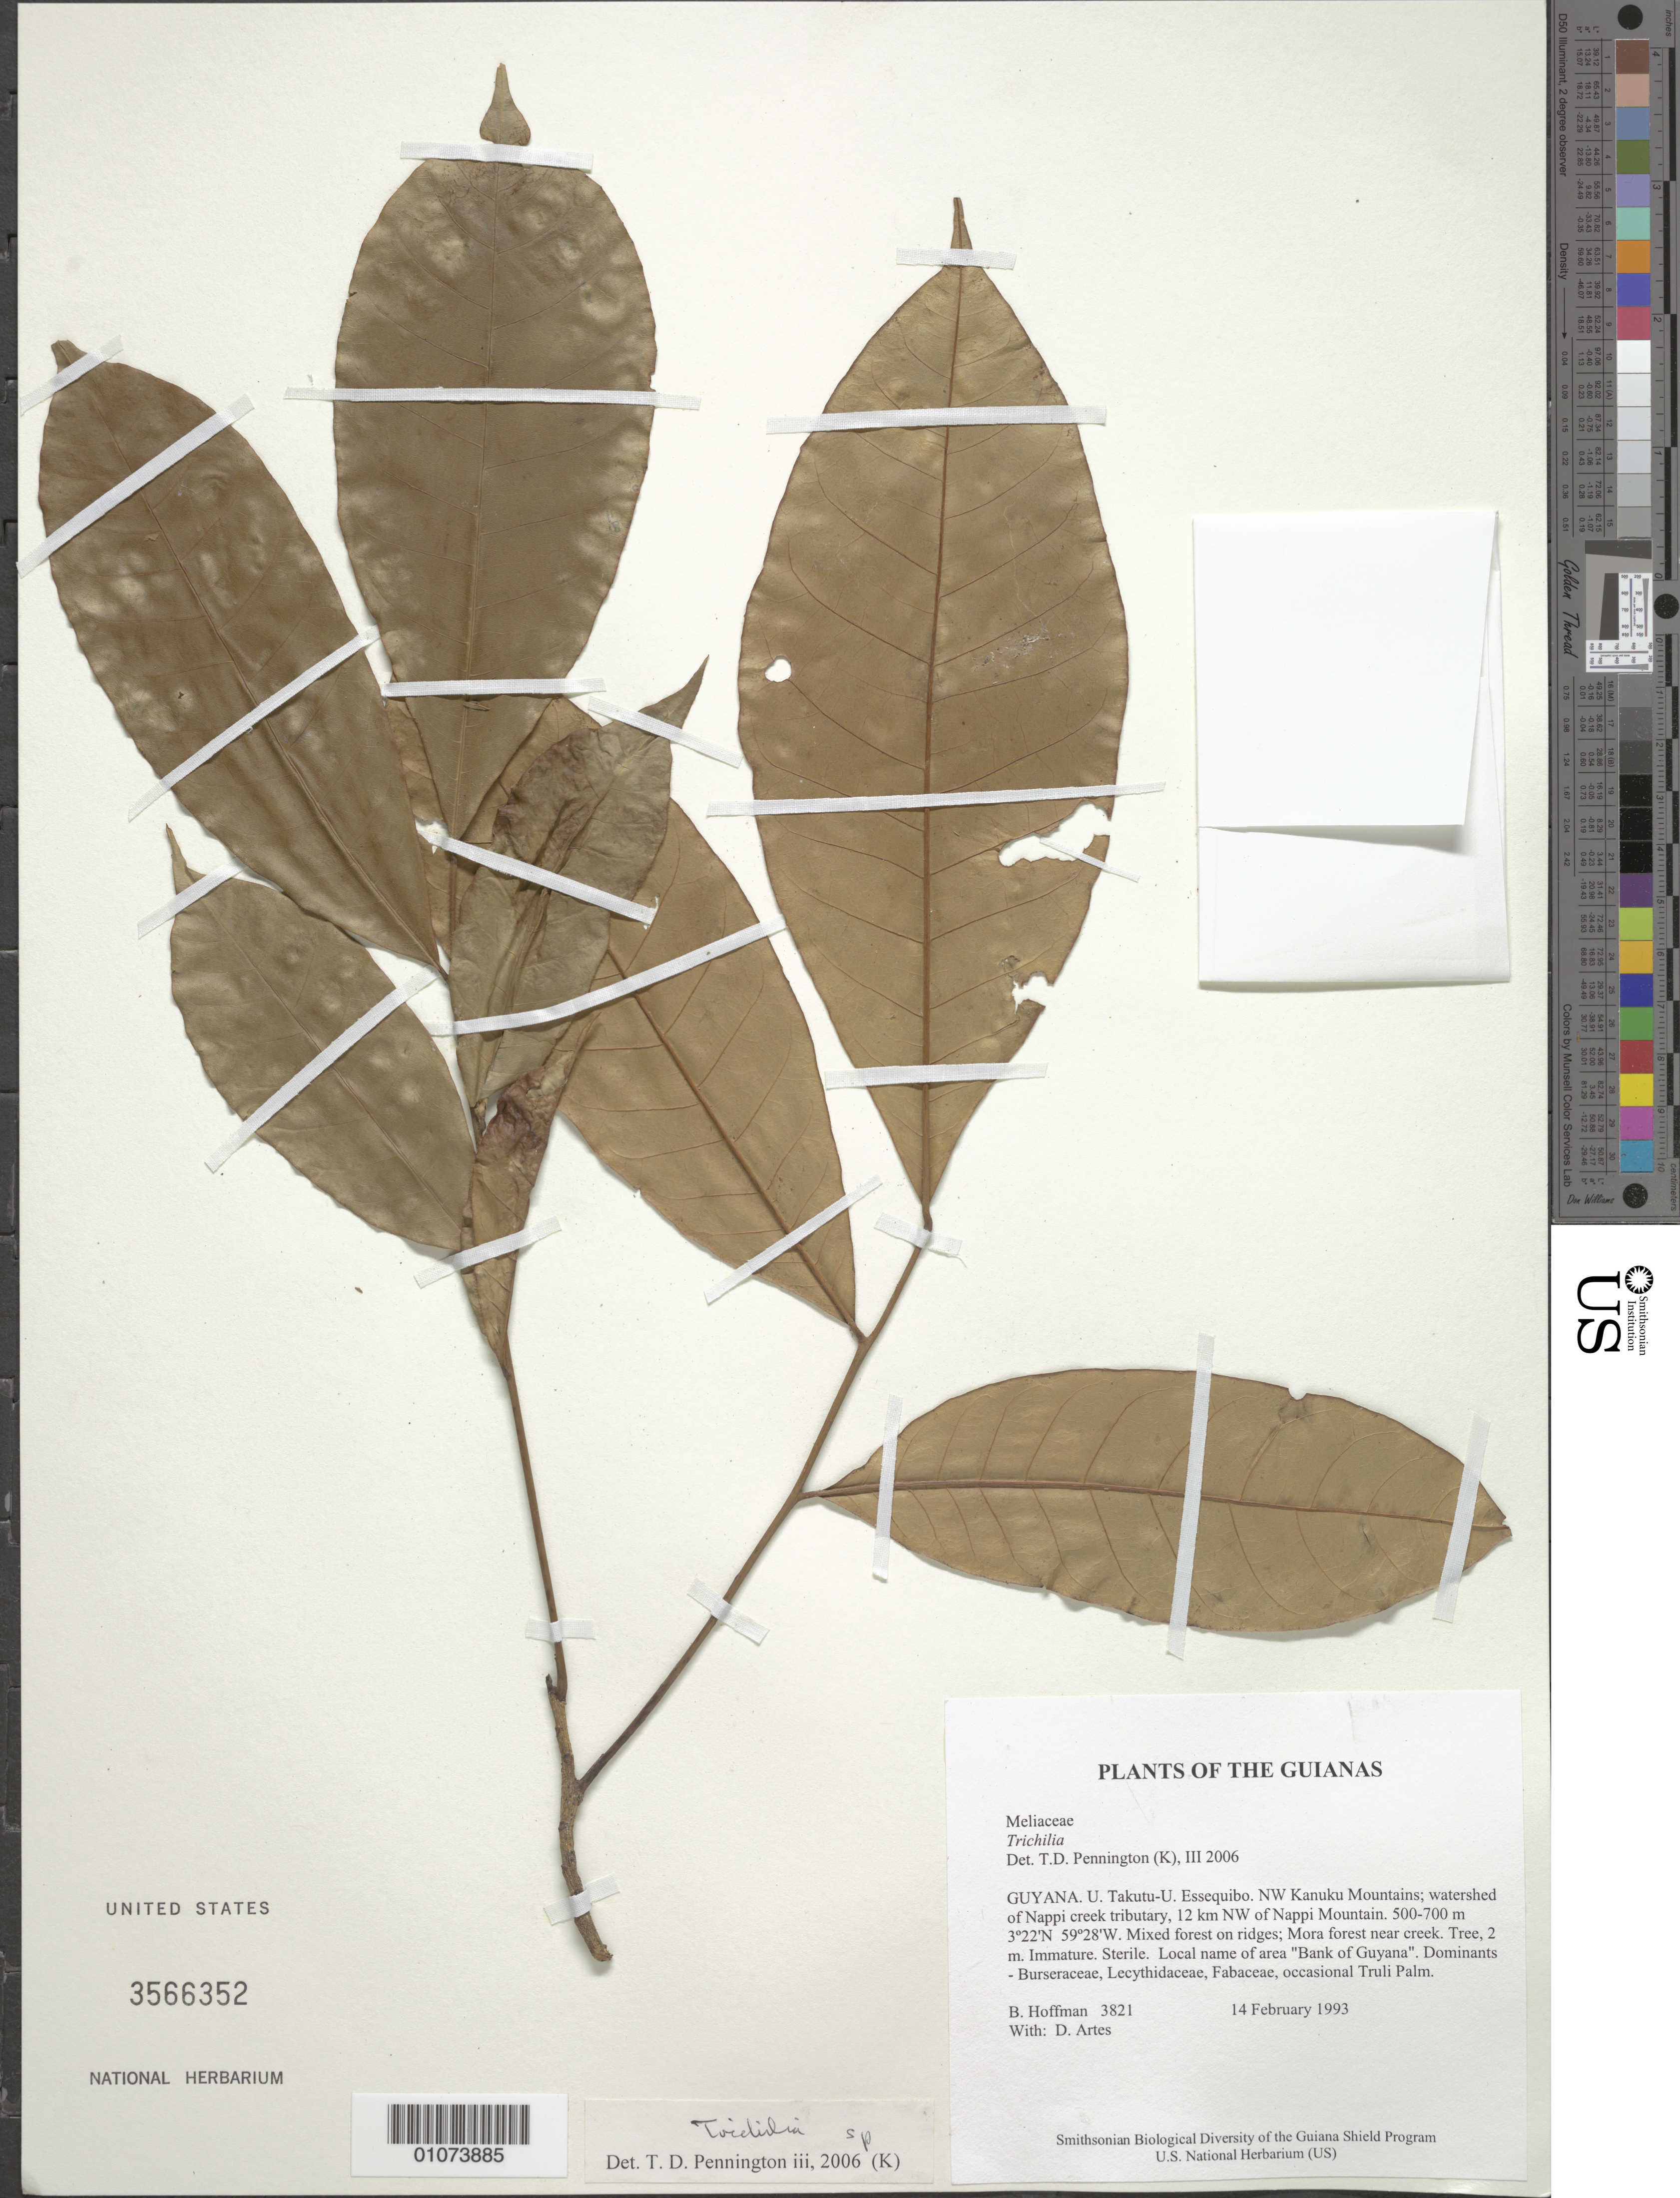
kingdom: Plantae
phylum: Tracheophyta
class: Magnoliopsida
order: Sapindales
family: Meliaceae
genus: Trichilia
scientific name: Trichilia sp.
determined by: Pennington, T. D., (K)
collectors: B. Hoffman & D. Artes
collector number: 3821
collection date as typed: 14 February 1993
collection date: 1993-02-14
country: Guyana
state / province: U. Takutu-U. Essequibo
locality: NW Kanuku Mountains; watershed of Nappi creek tributary, 12 km NE of Nappi Mountain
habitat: Mixed forest on ridges; Mora forest near creek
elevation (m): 500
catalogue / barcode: US 3566352